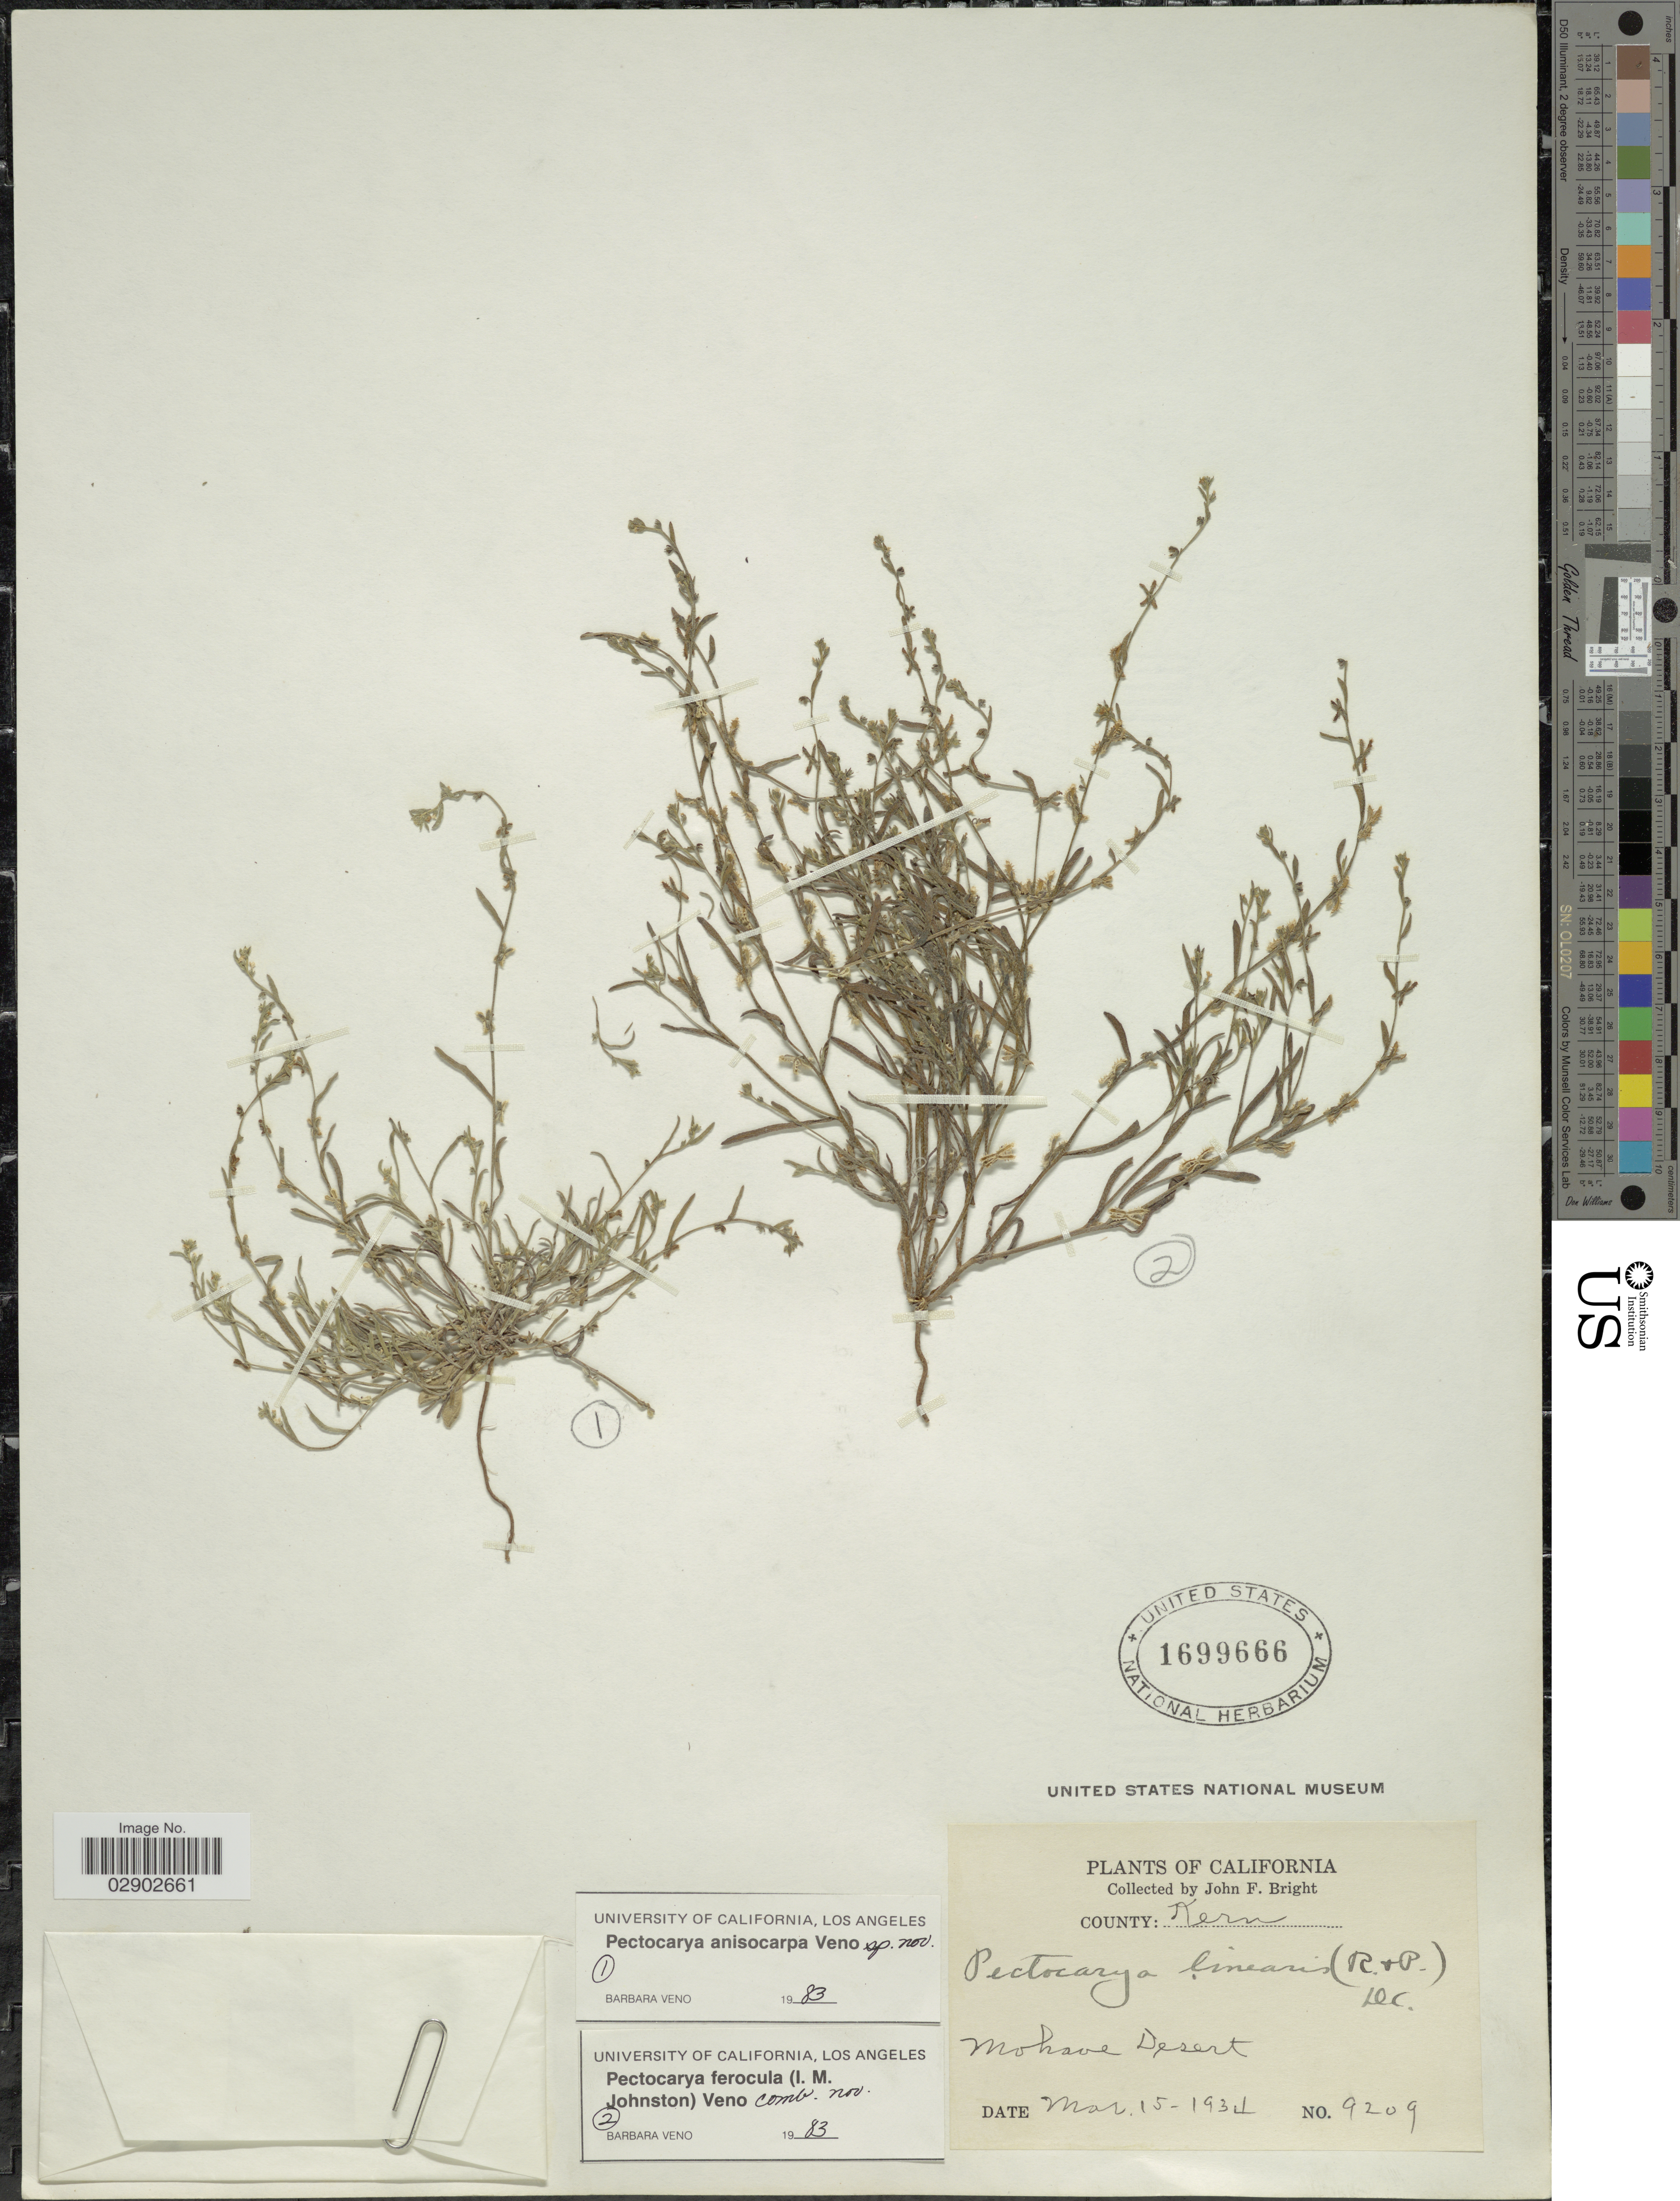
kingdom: Plantae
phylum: Tracheophyta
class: Magnoliopsida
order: Boraginales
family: Boraginaceae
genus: Pectocarya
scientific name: Pectocarya anisocarpa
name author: Veno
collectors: J. Bright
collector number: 9209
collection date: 1934-03-15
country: United States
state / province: California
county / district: Kern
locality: County: Kern, Mohave Desert.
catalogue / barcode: US 1699666